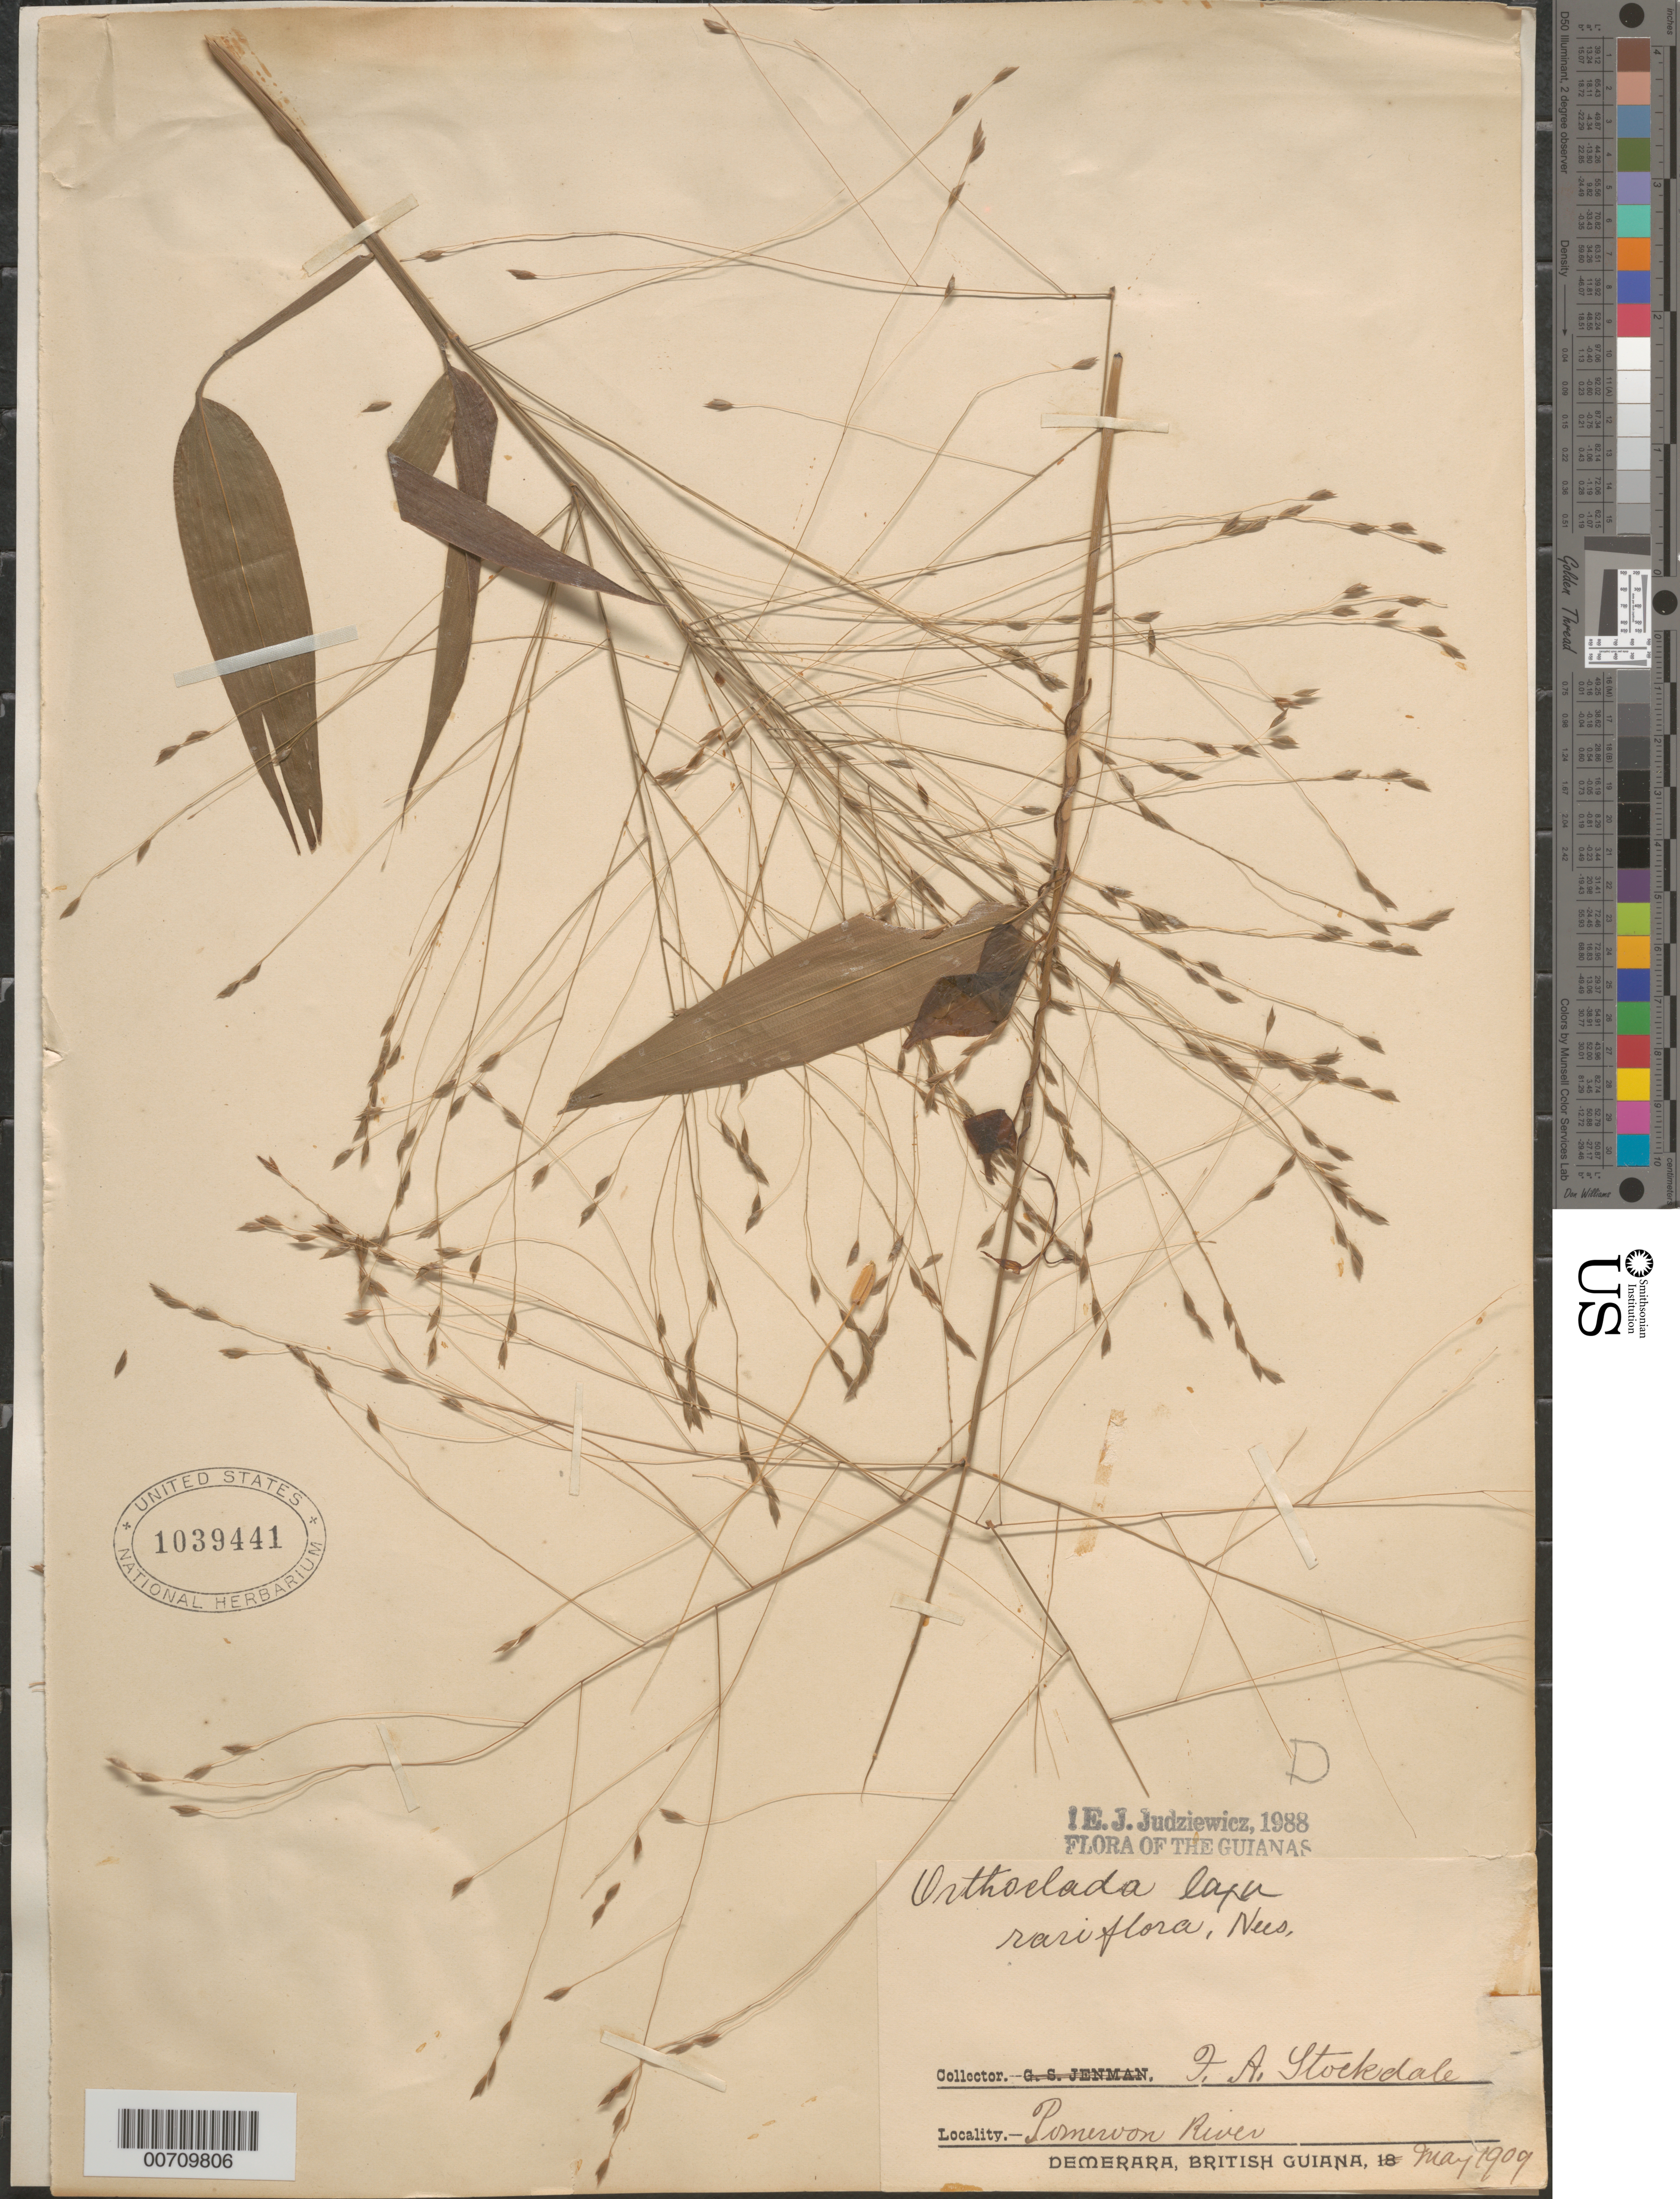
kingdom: Plantae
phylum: Tracheophyta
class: Liliopsida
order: Poales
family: Poaceae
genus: Orthoclada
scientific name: Orthoclada laxa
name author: P. Beauv.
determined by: Judziewicz, E. J.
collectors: F. Stockdale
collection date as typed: May-09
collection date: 2009-05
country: Guyana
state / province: Pomeroon-Supenaam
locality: Demerara, Pomeroon R.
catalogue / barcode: US 1039441